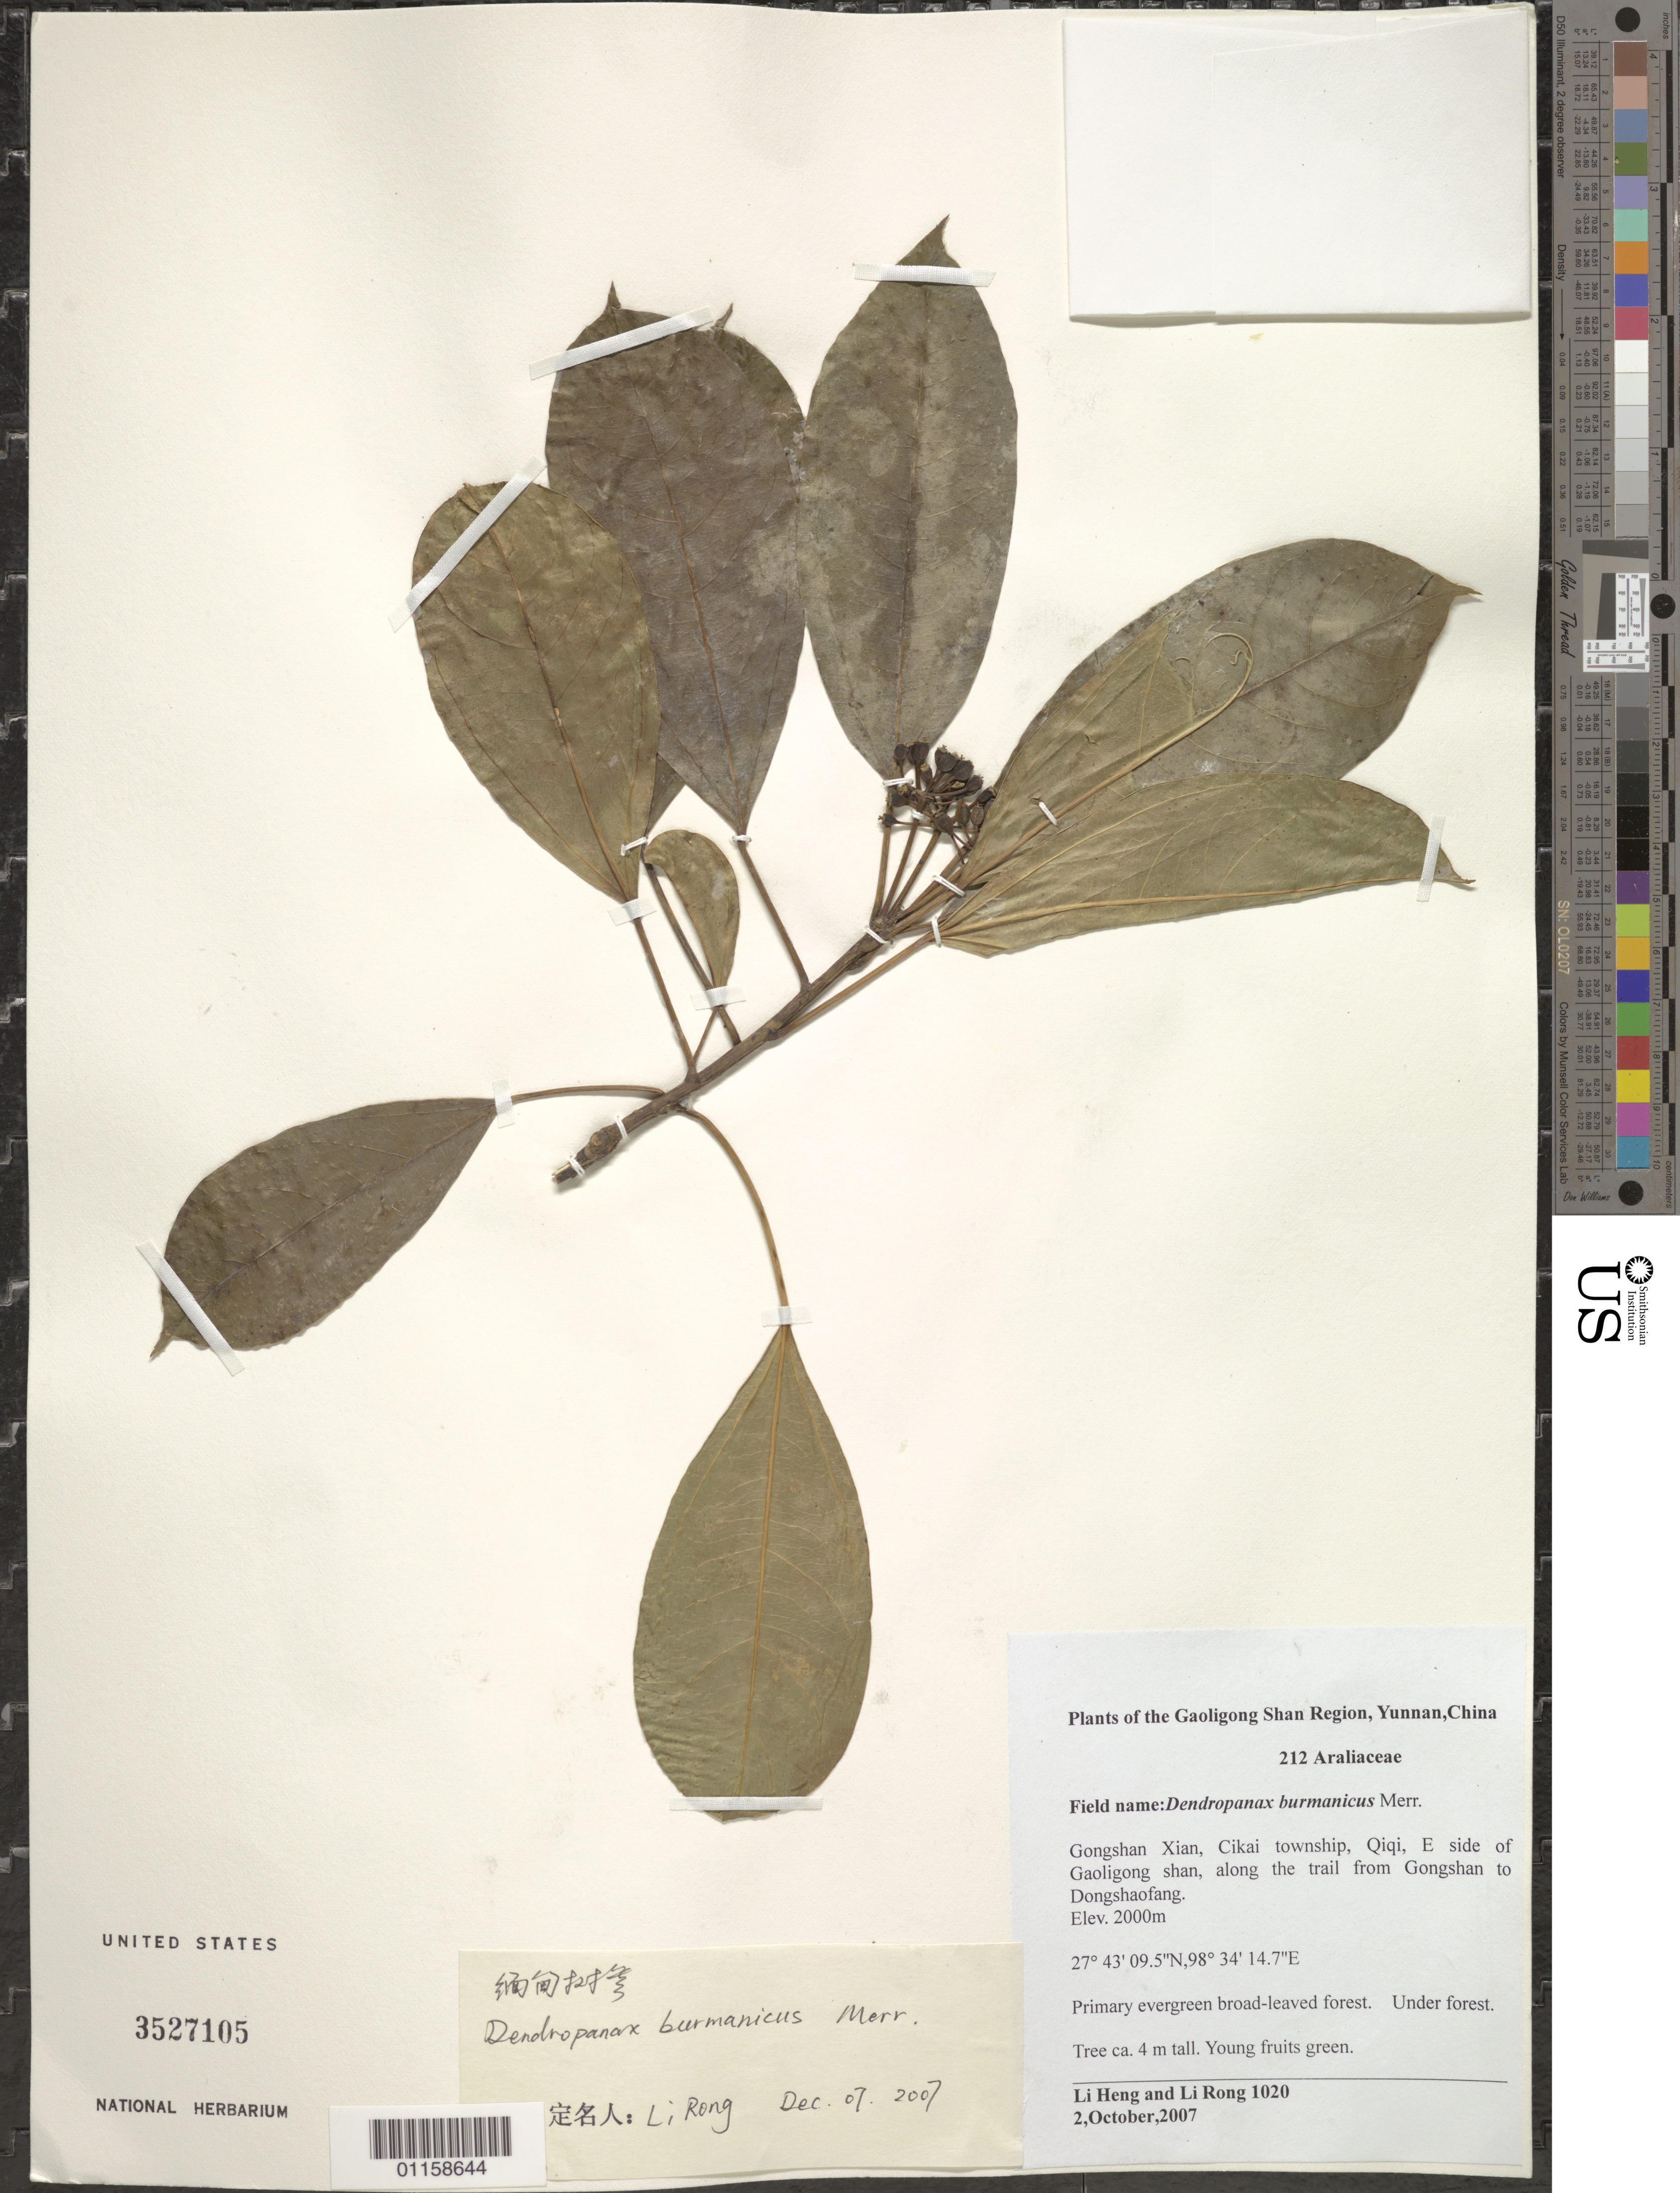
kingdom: Plantae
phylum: Tracheophyta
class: Magnoliopsida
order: Apiales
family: Araliaceae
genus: Dendropanax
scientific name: Dendropanax burmanicus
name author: Merr.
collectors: L. Heng & R. Li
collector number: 1020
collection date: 2007-10-02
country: China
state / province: Yunnan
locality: Gongshan Xian, Cikai township, Qiqi, E side of Gaoligong shan, along the trail from Gongshan to Dongshaofang.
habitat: Tree, in primary evergreen broad-leaved forest. Under forest.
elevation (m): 2000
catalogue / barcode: US 3527105